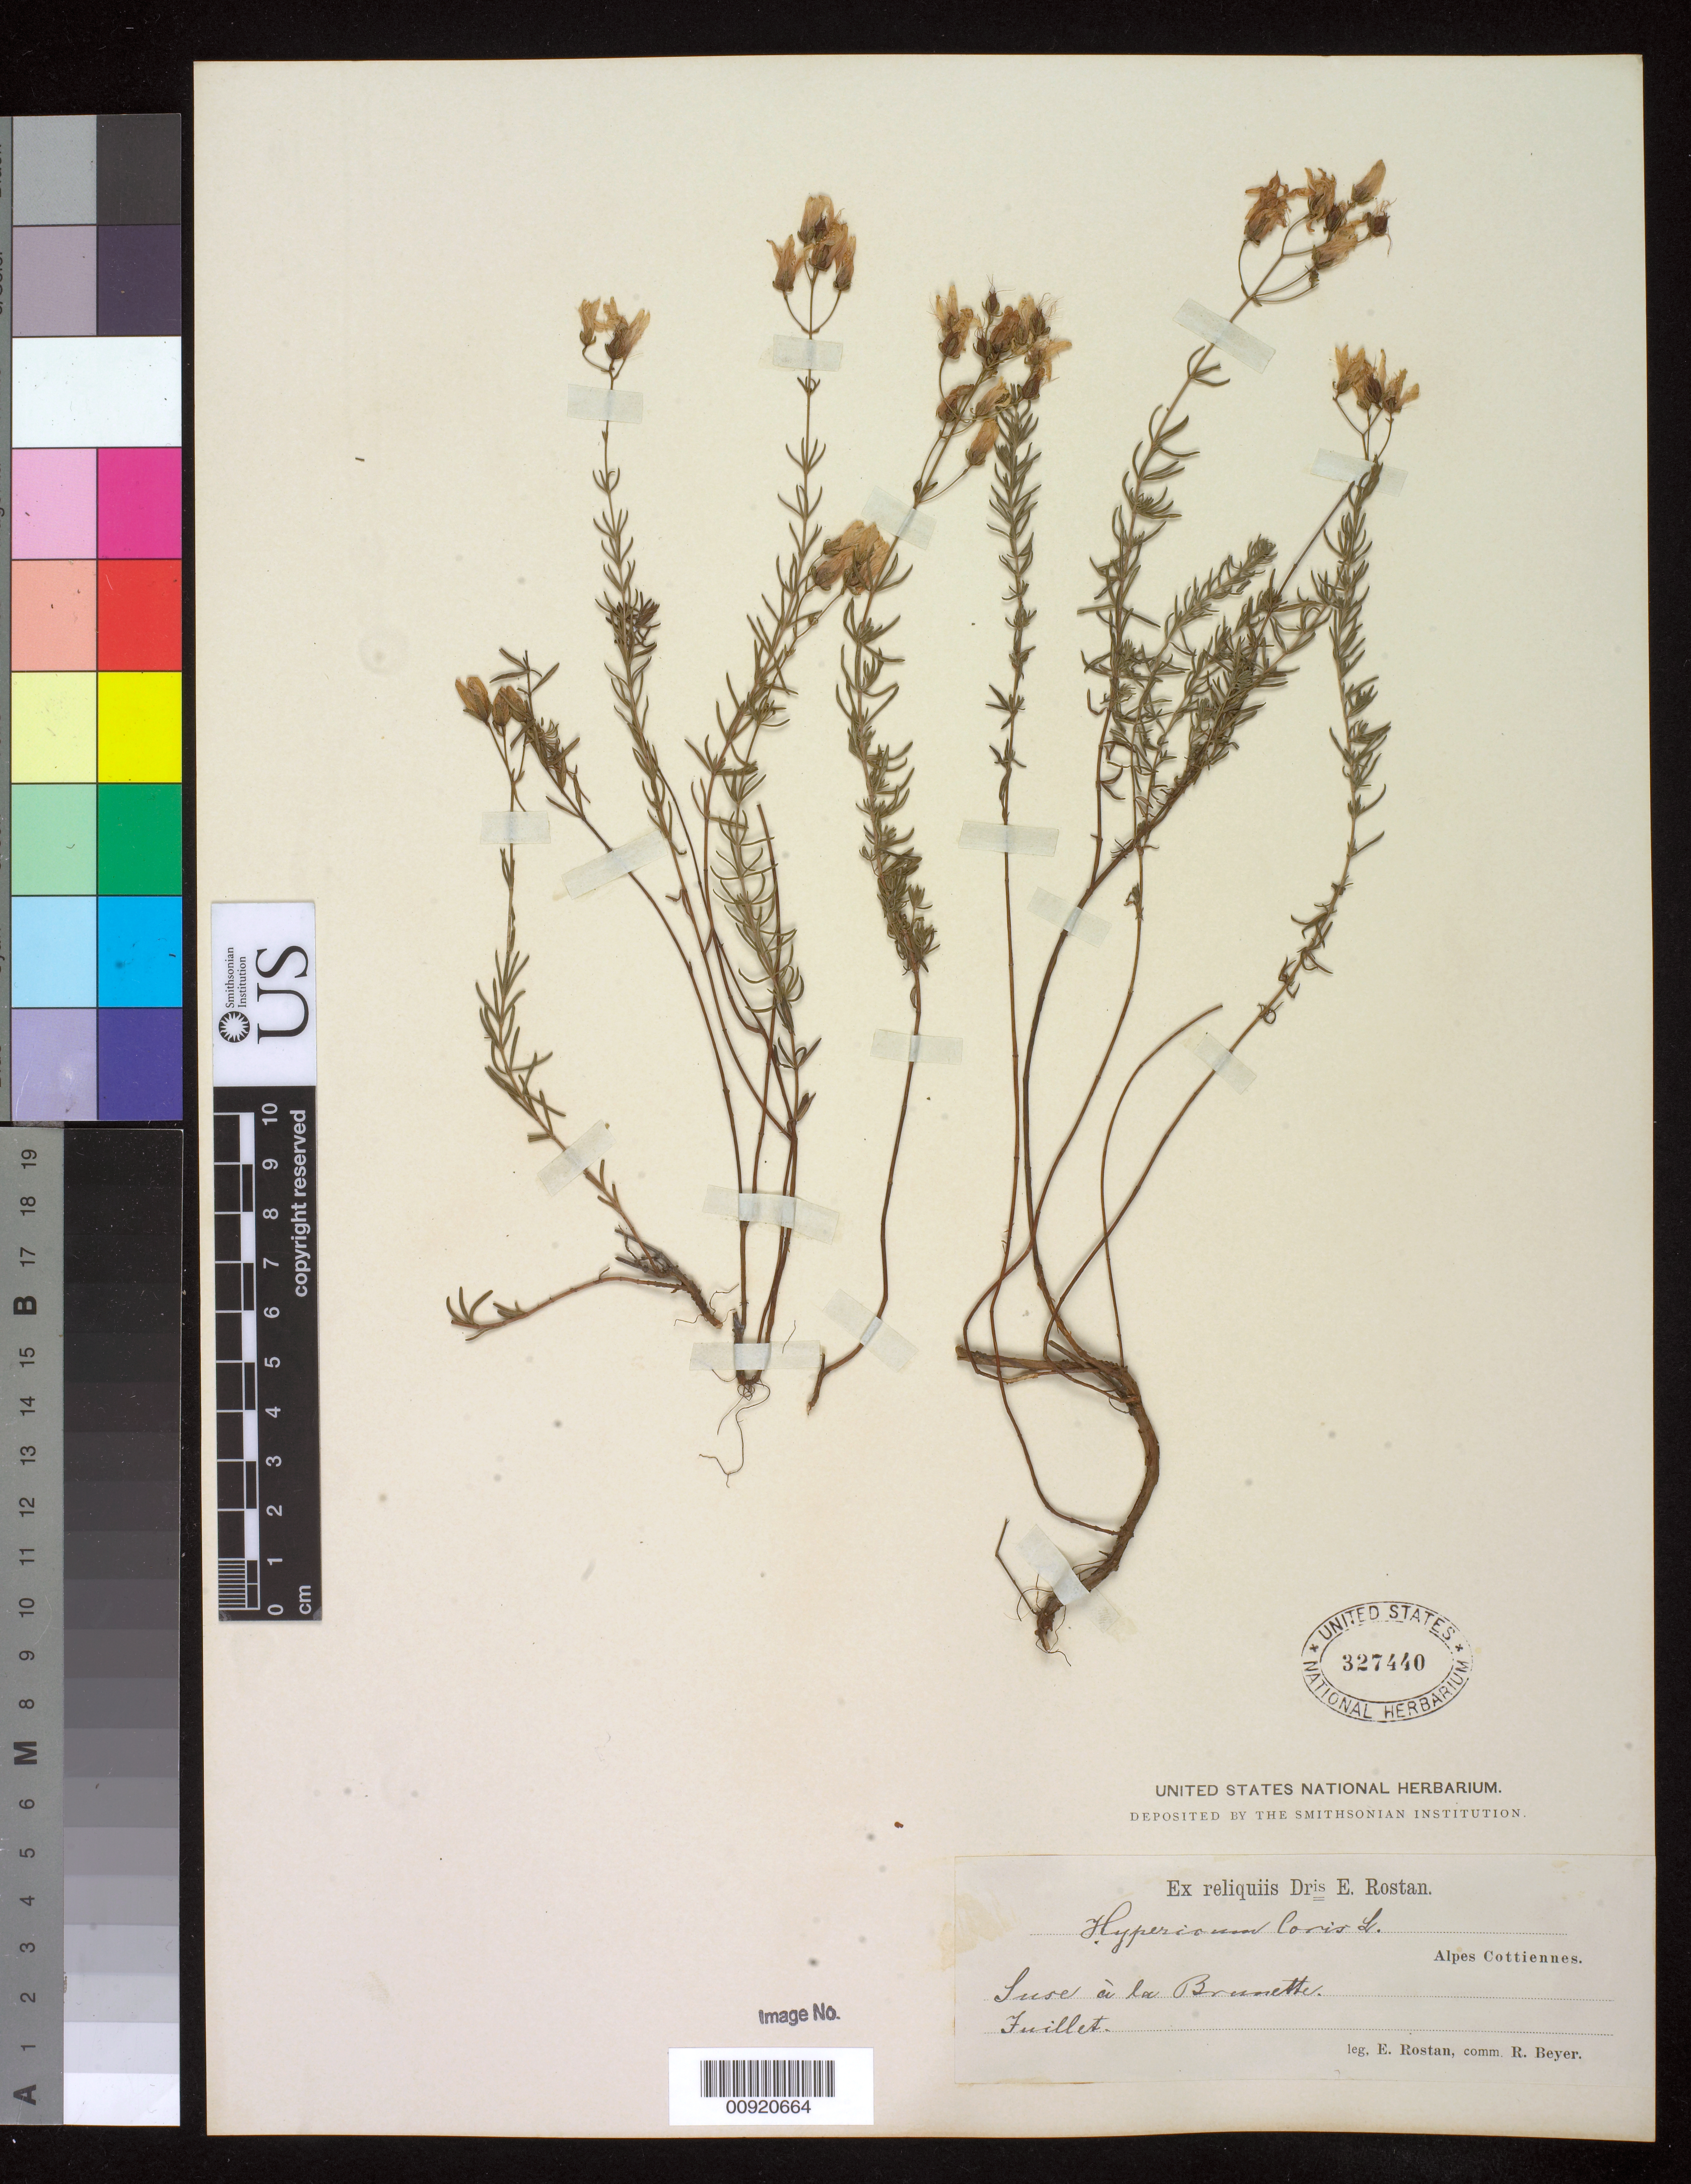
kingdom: Plantae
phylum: Tracheophyta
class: Magnoliopsida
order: Malpighiales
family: Hypericaceae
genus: Hypericum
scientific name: Hypericum coris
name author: L.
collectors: E. Rostan & R. Beyer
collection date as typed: Jul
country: France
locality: Luse à la Brunette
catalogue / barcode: US 327440